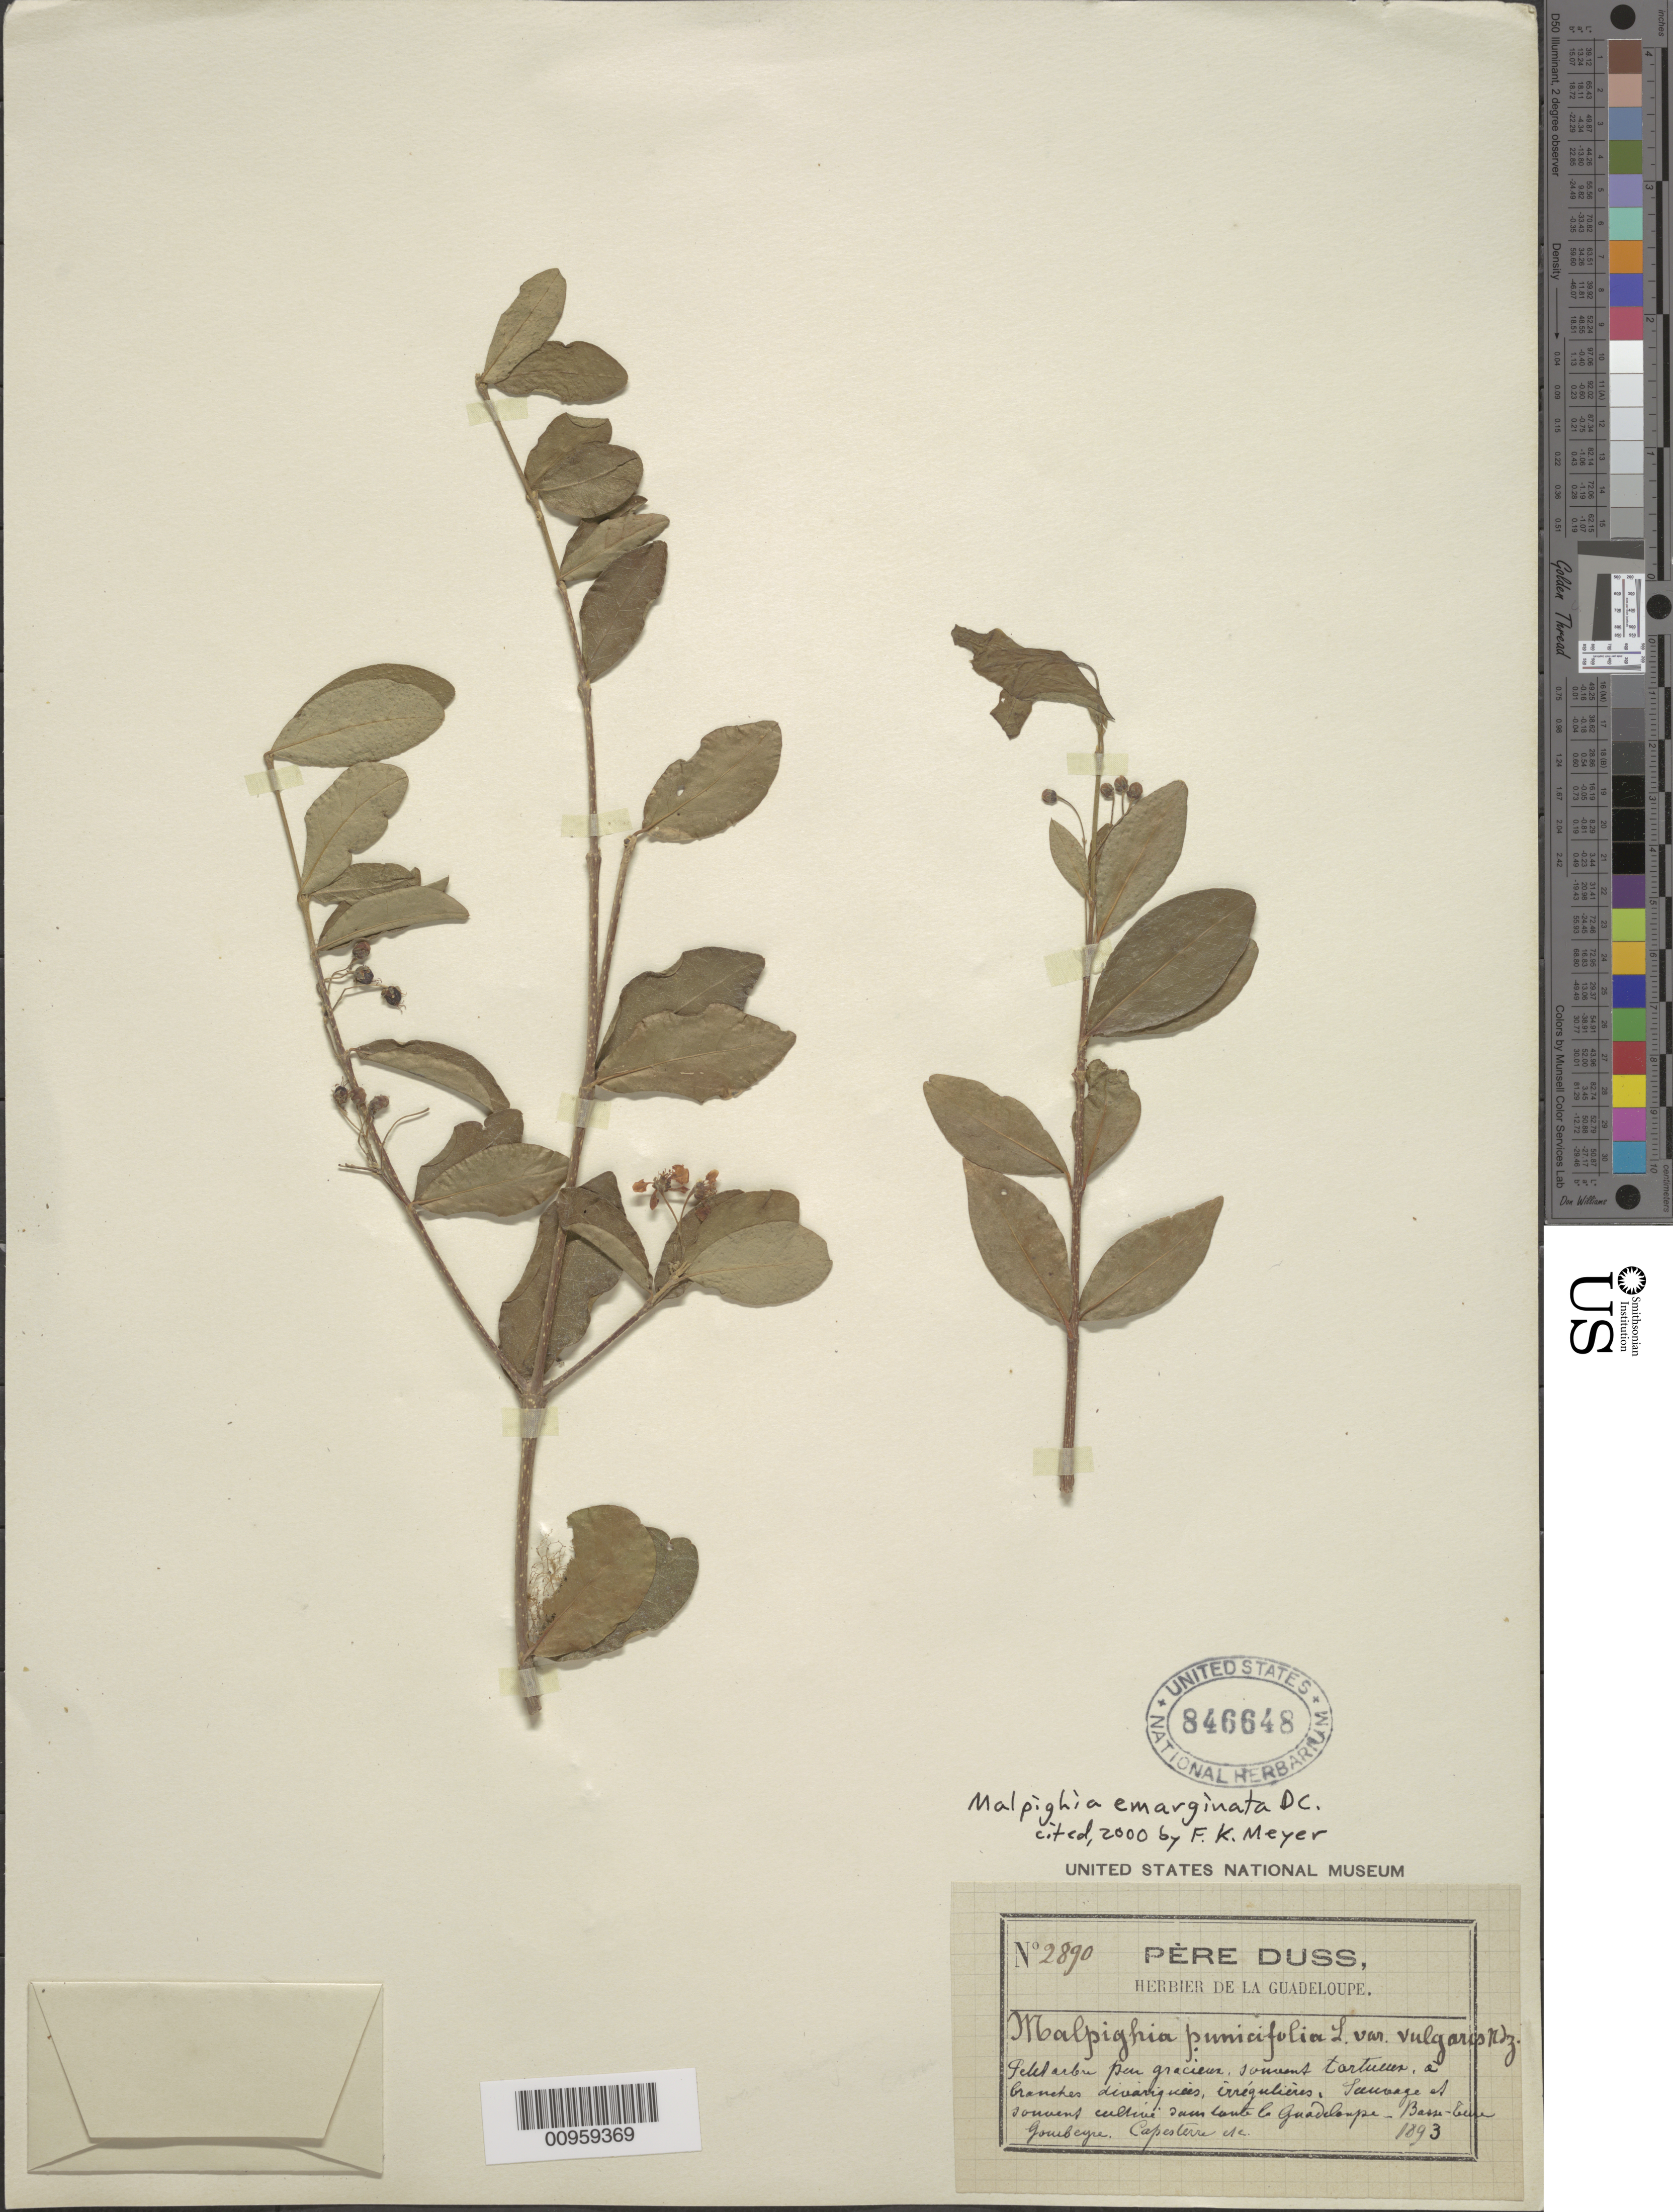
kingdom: Plantae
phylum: Tracheophyta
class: Magnoliopsida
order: Malpighiales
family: Malpighiaceae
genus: Malpighia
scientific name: Malpighia emarginata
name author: DC.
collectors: Père Duss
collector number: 2890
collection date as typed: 1893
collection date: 1893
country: Guadeloupe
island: Basse Terre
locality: Basse Terre, Goubeyre, Capesterre, etc.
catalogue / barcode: US 846648